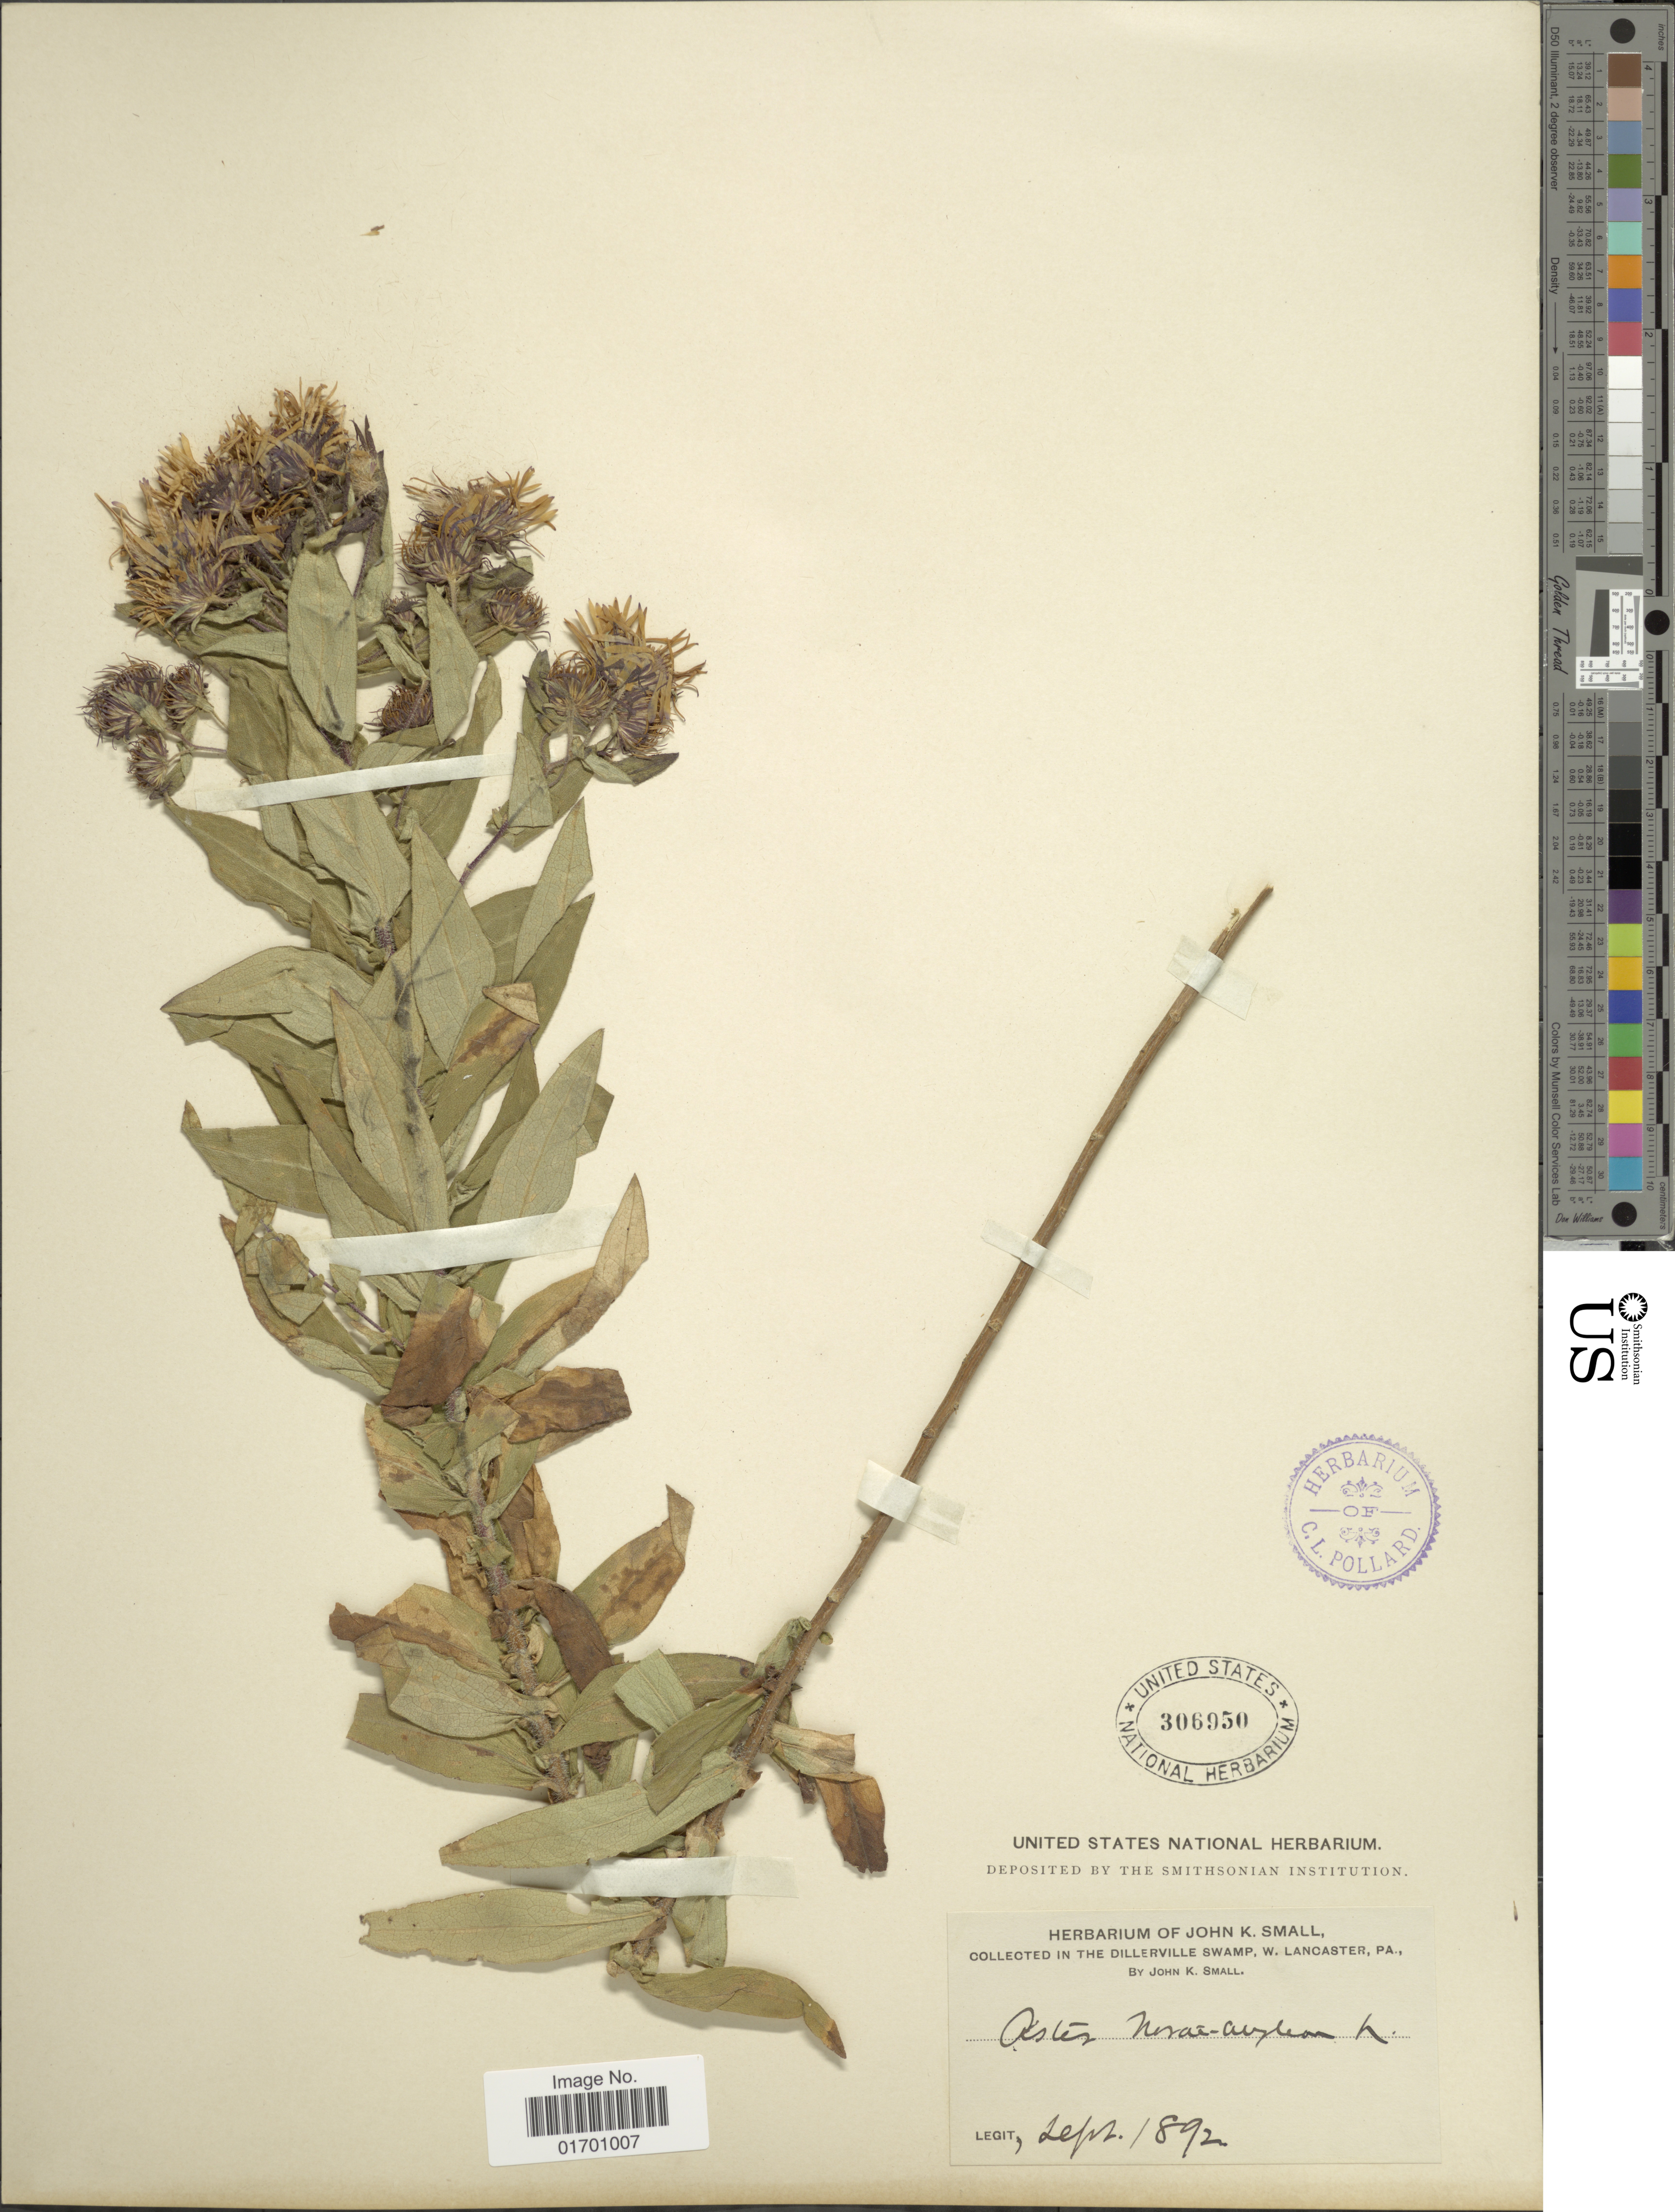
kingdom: Plantae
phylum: Tracheophyta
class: Magnoliopsida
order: Asterales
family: Asteraceae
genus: Symphyotrichum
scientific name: Symphyotrichum novae-angliae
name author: (L.) G.L. Nesom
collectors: J. K. Small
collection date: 1892-09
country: United States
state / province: Pennsylvania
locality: In the Dillerville Swamp, W. Lancaster, PA.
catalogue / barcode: US 306950